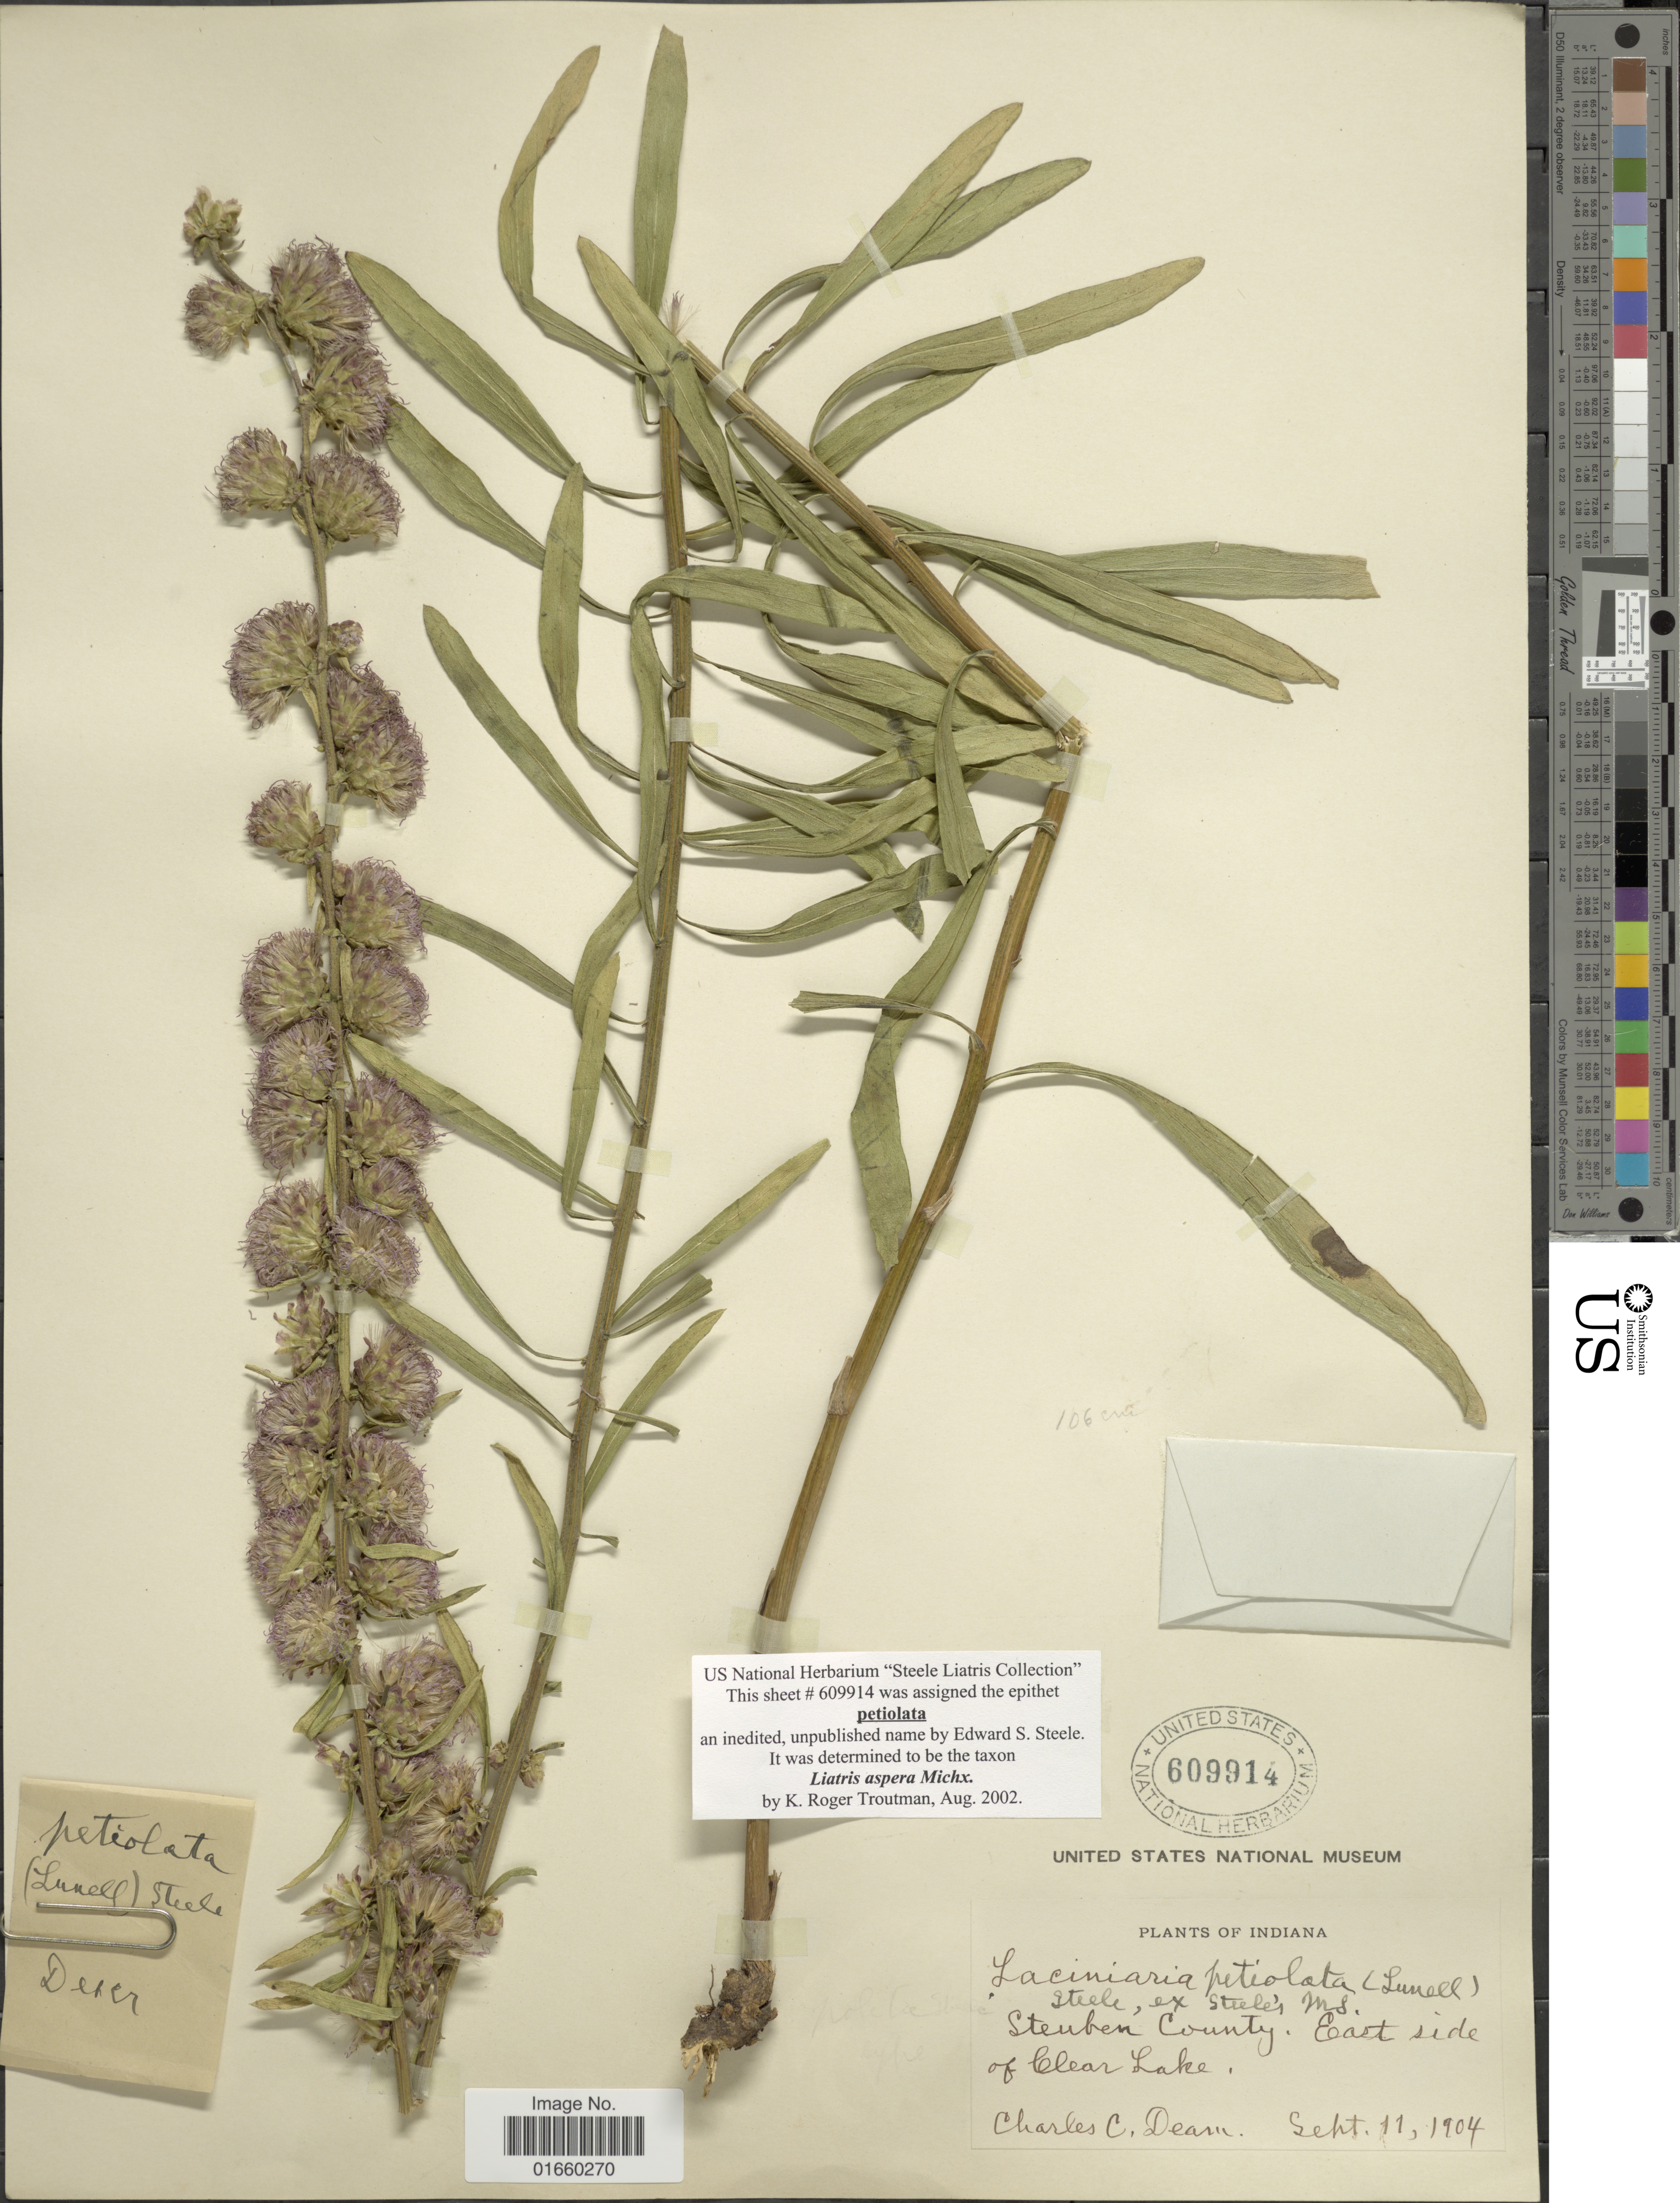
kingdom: Plantae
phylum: Tracheophyta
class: Magnoliopsida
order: Asterales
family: Asteraceae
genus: Liatris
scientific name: Liatris aspera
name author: Michx.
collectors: C. C. Deam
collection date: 1904-09-11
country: United States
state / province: Indiana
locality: Steuben County. East side of Clear Lake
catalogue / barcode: US 6109914